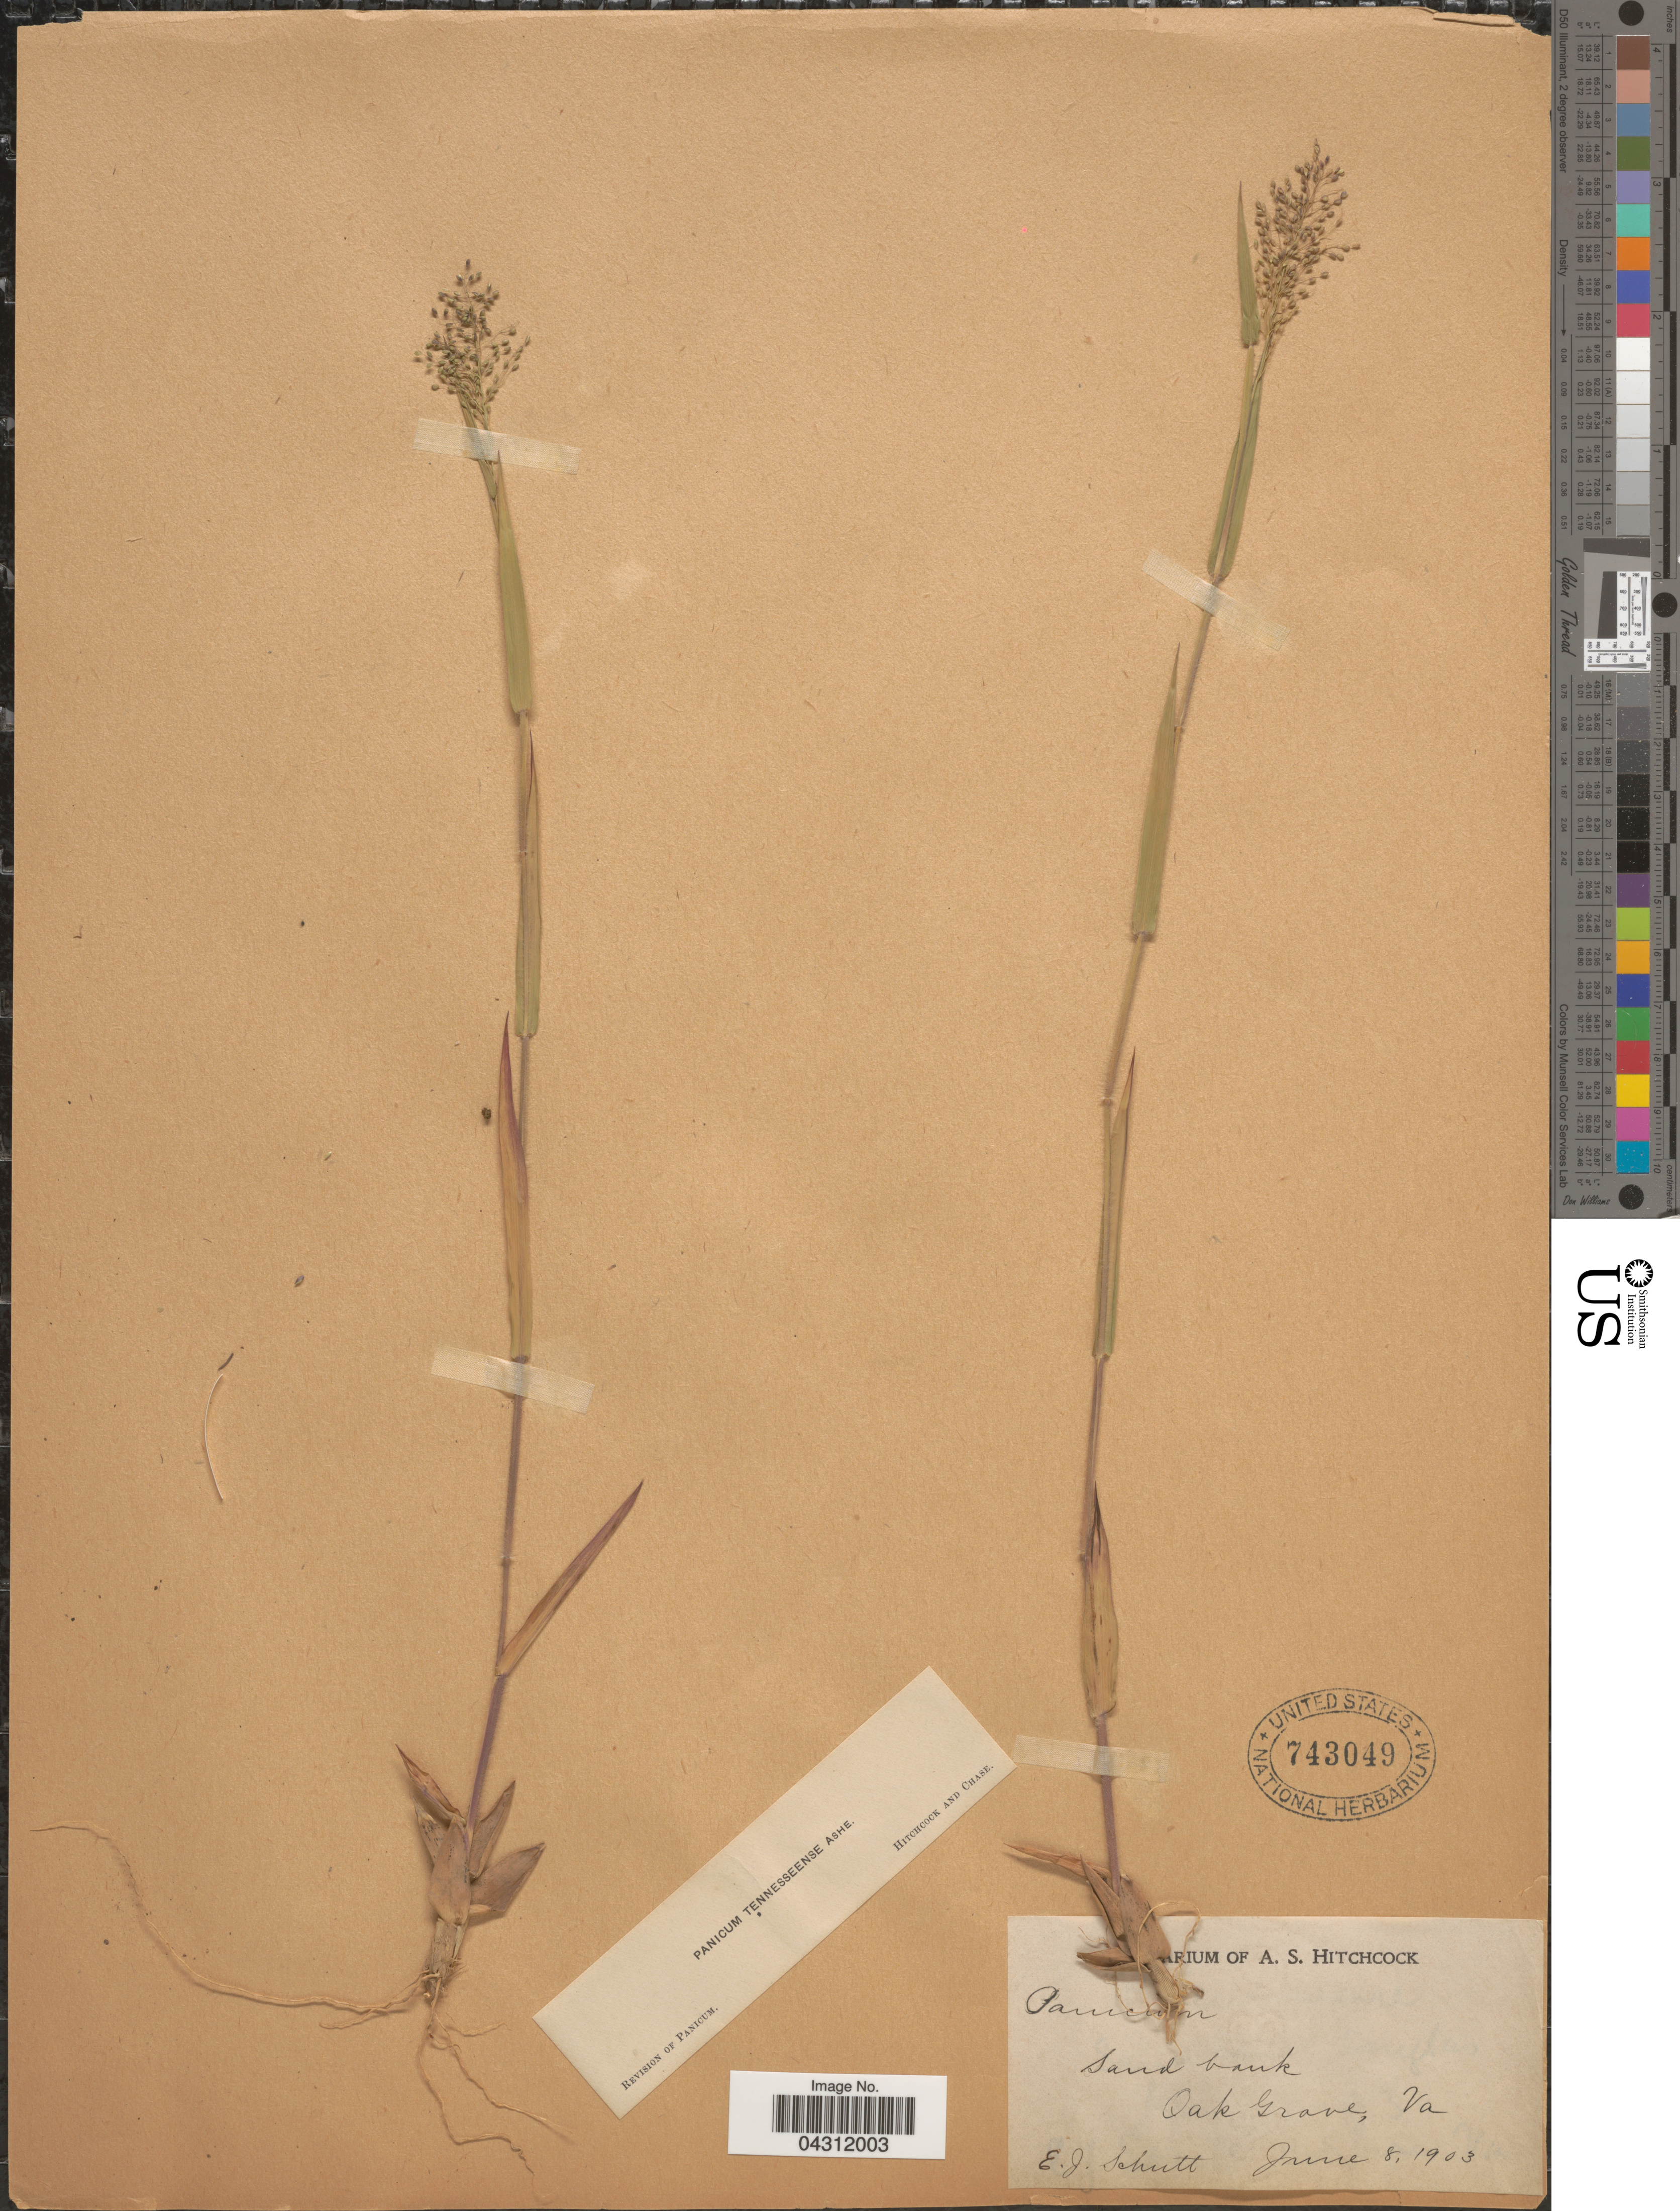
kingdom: Plantae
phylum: Tracheophyta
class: Liliopsida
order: Poales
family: Poaceae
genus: Panicum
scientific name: Panicum sp.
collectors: E. Schutt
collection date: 1903-06-08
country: United States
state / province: Virginia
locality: Sand bank. Oak Grove.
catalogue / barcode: US 743049